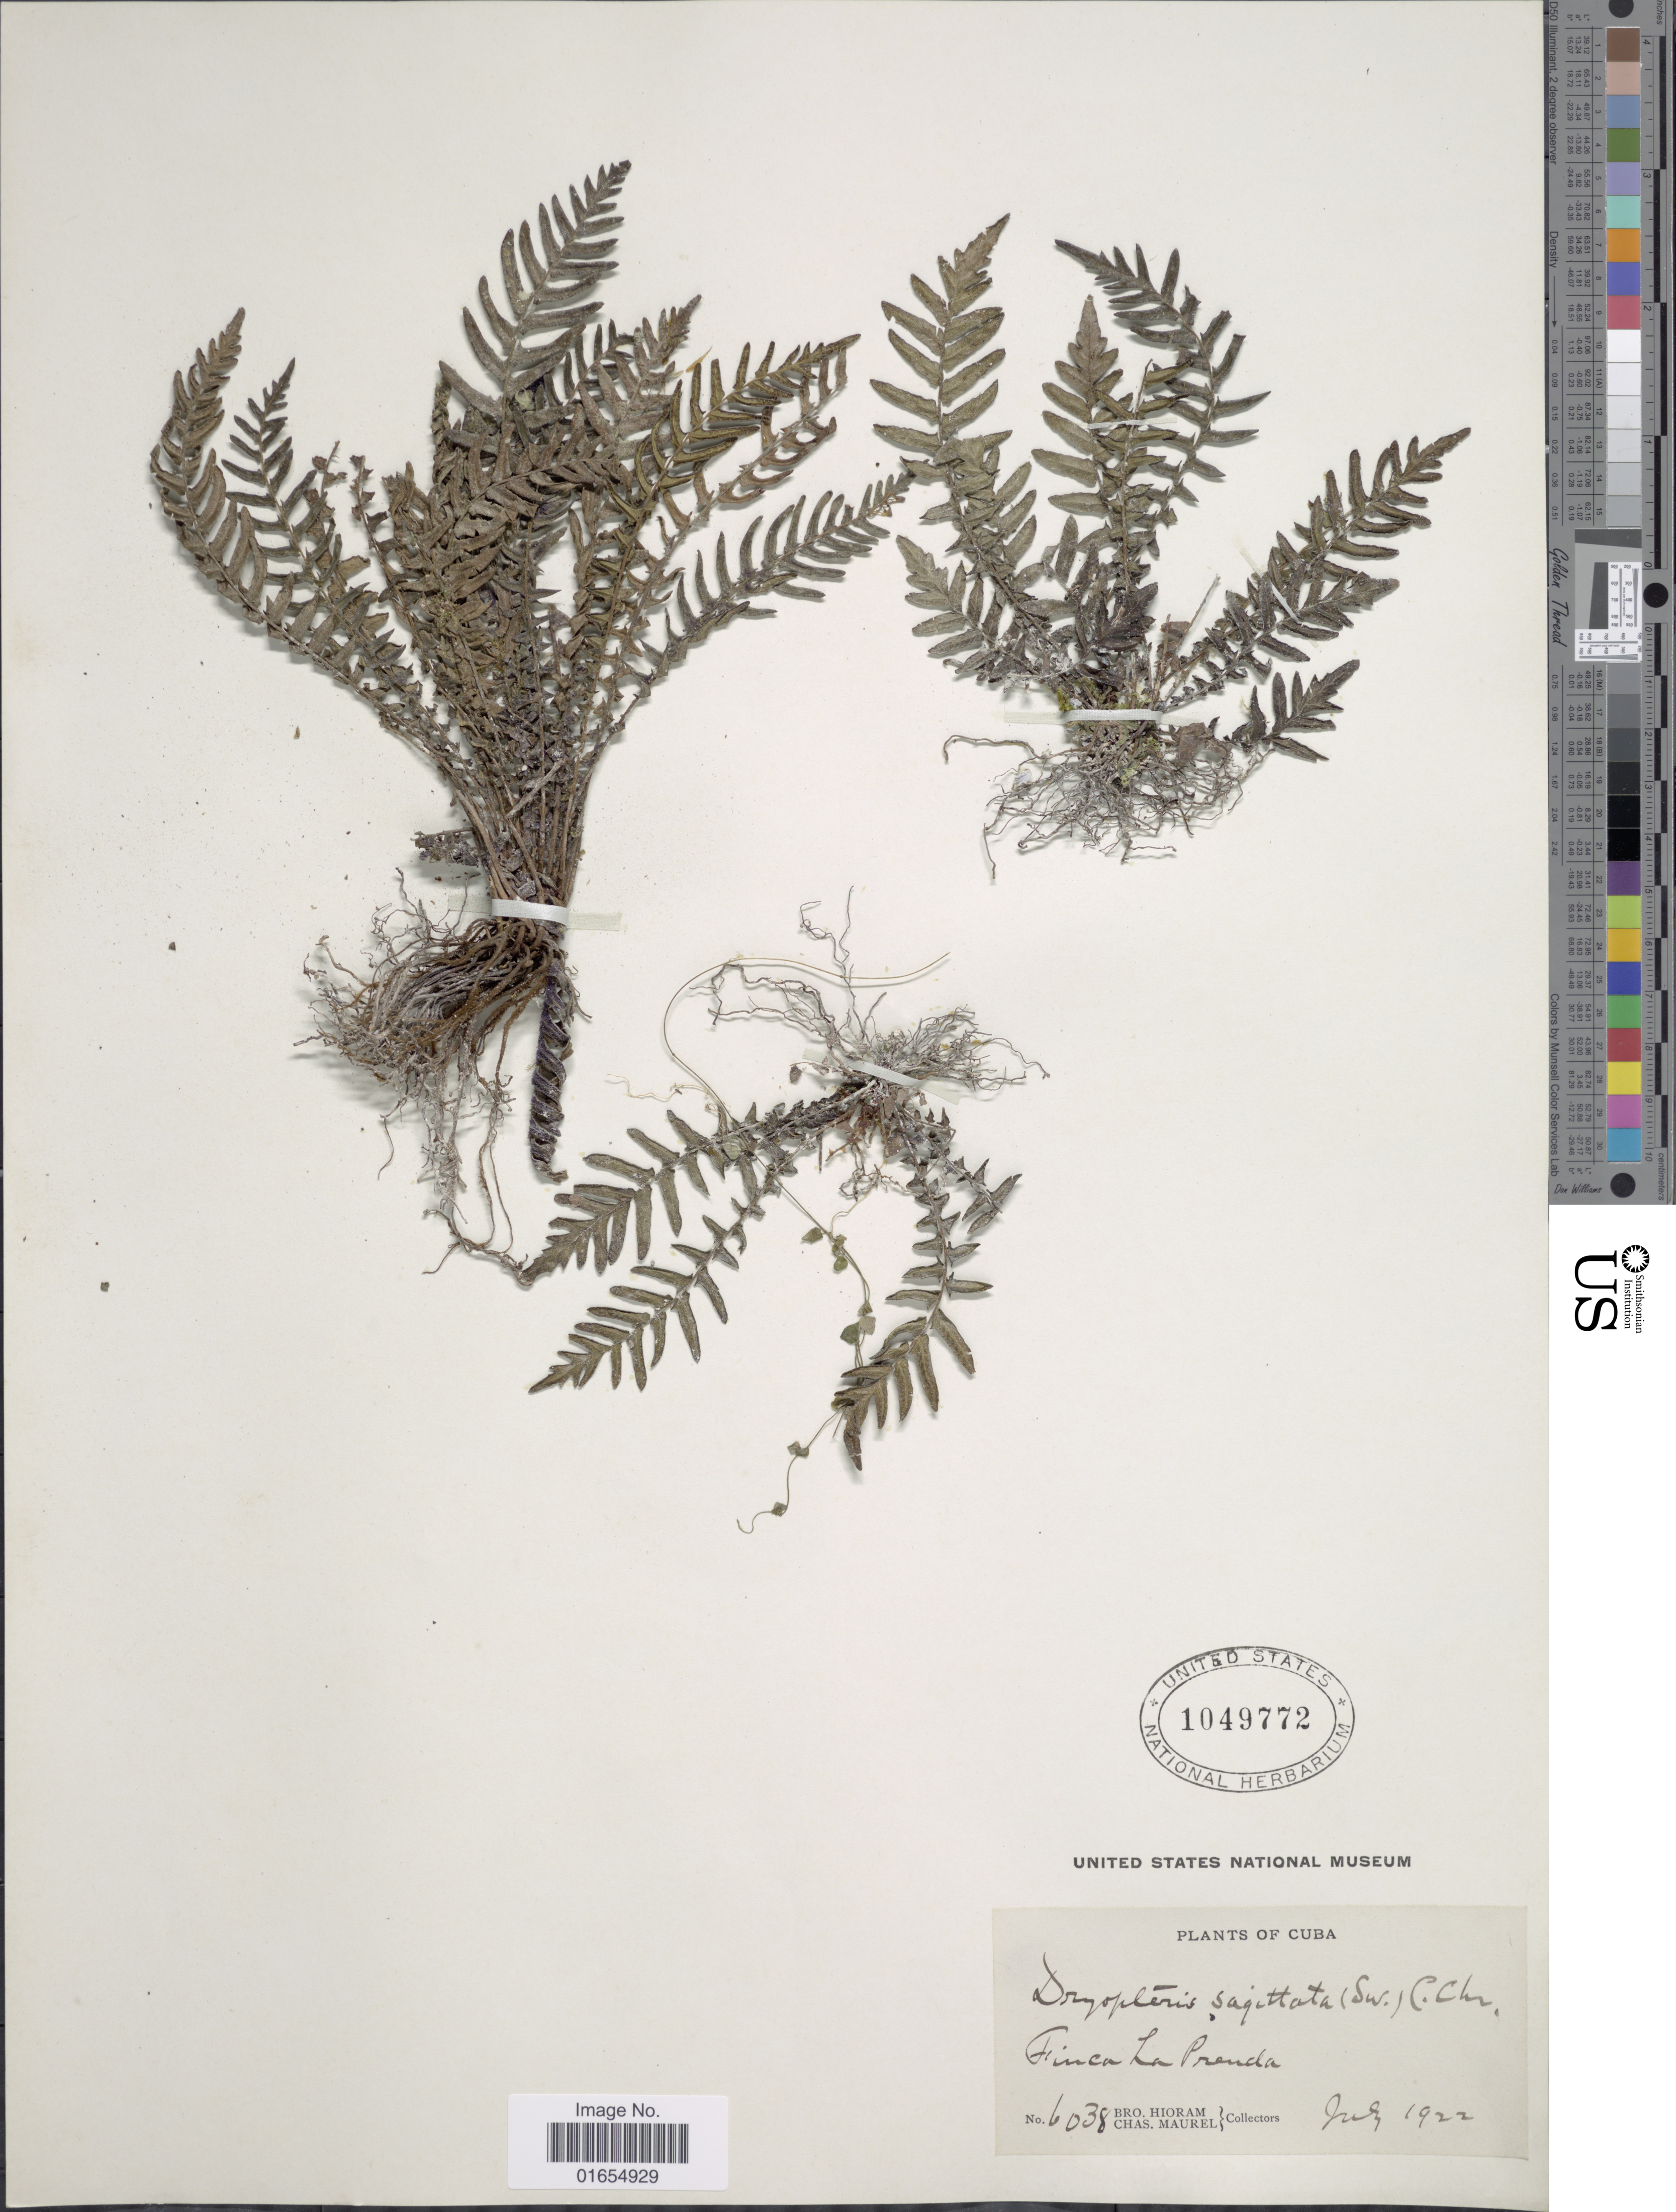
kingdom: Plantae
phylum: Tracheophyta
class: Polypodiopsida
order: Polypodiales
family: Thelypteridaceae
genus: Goniopteris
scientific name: Goniopteris sagittata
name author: (Sw.) Pic. Serm.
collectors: Bro. Hioram & C. Maurel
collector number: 6038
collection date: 1922-07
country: Cuba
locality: Finca La Prenda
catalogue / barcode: US 1049772